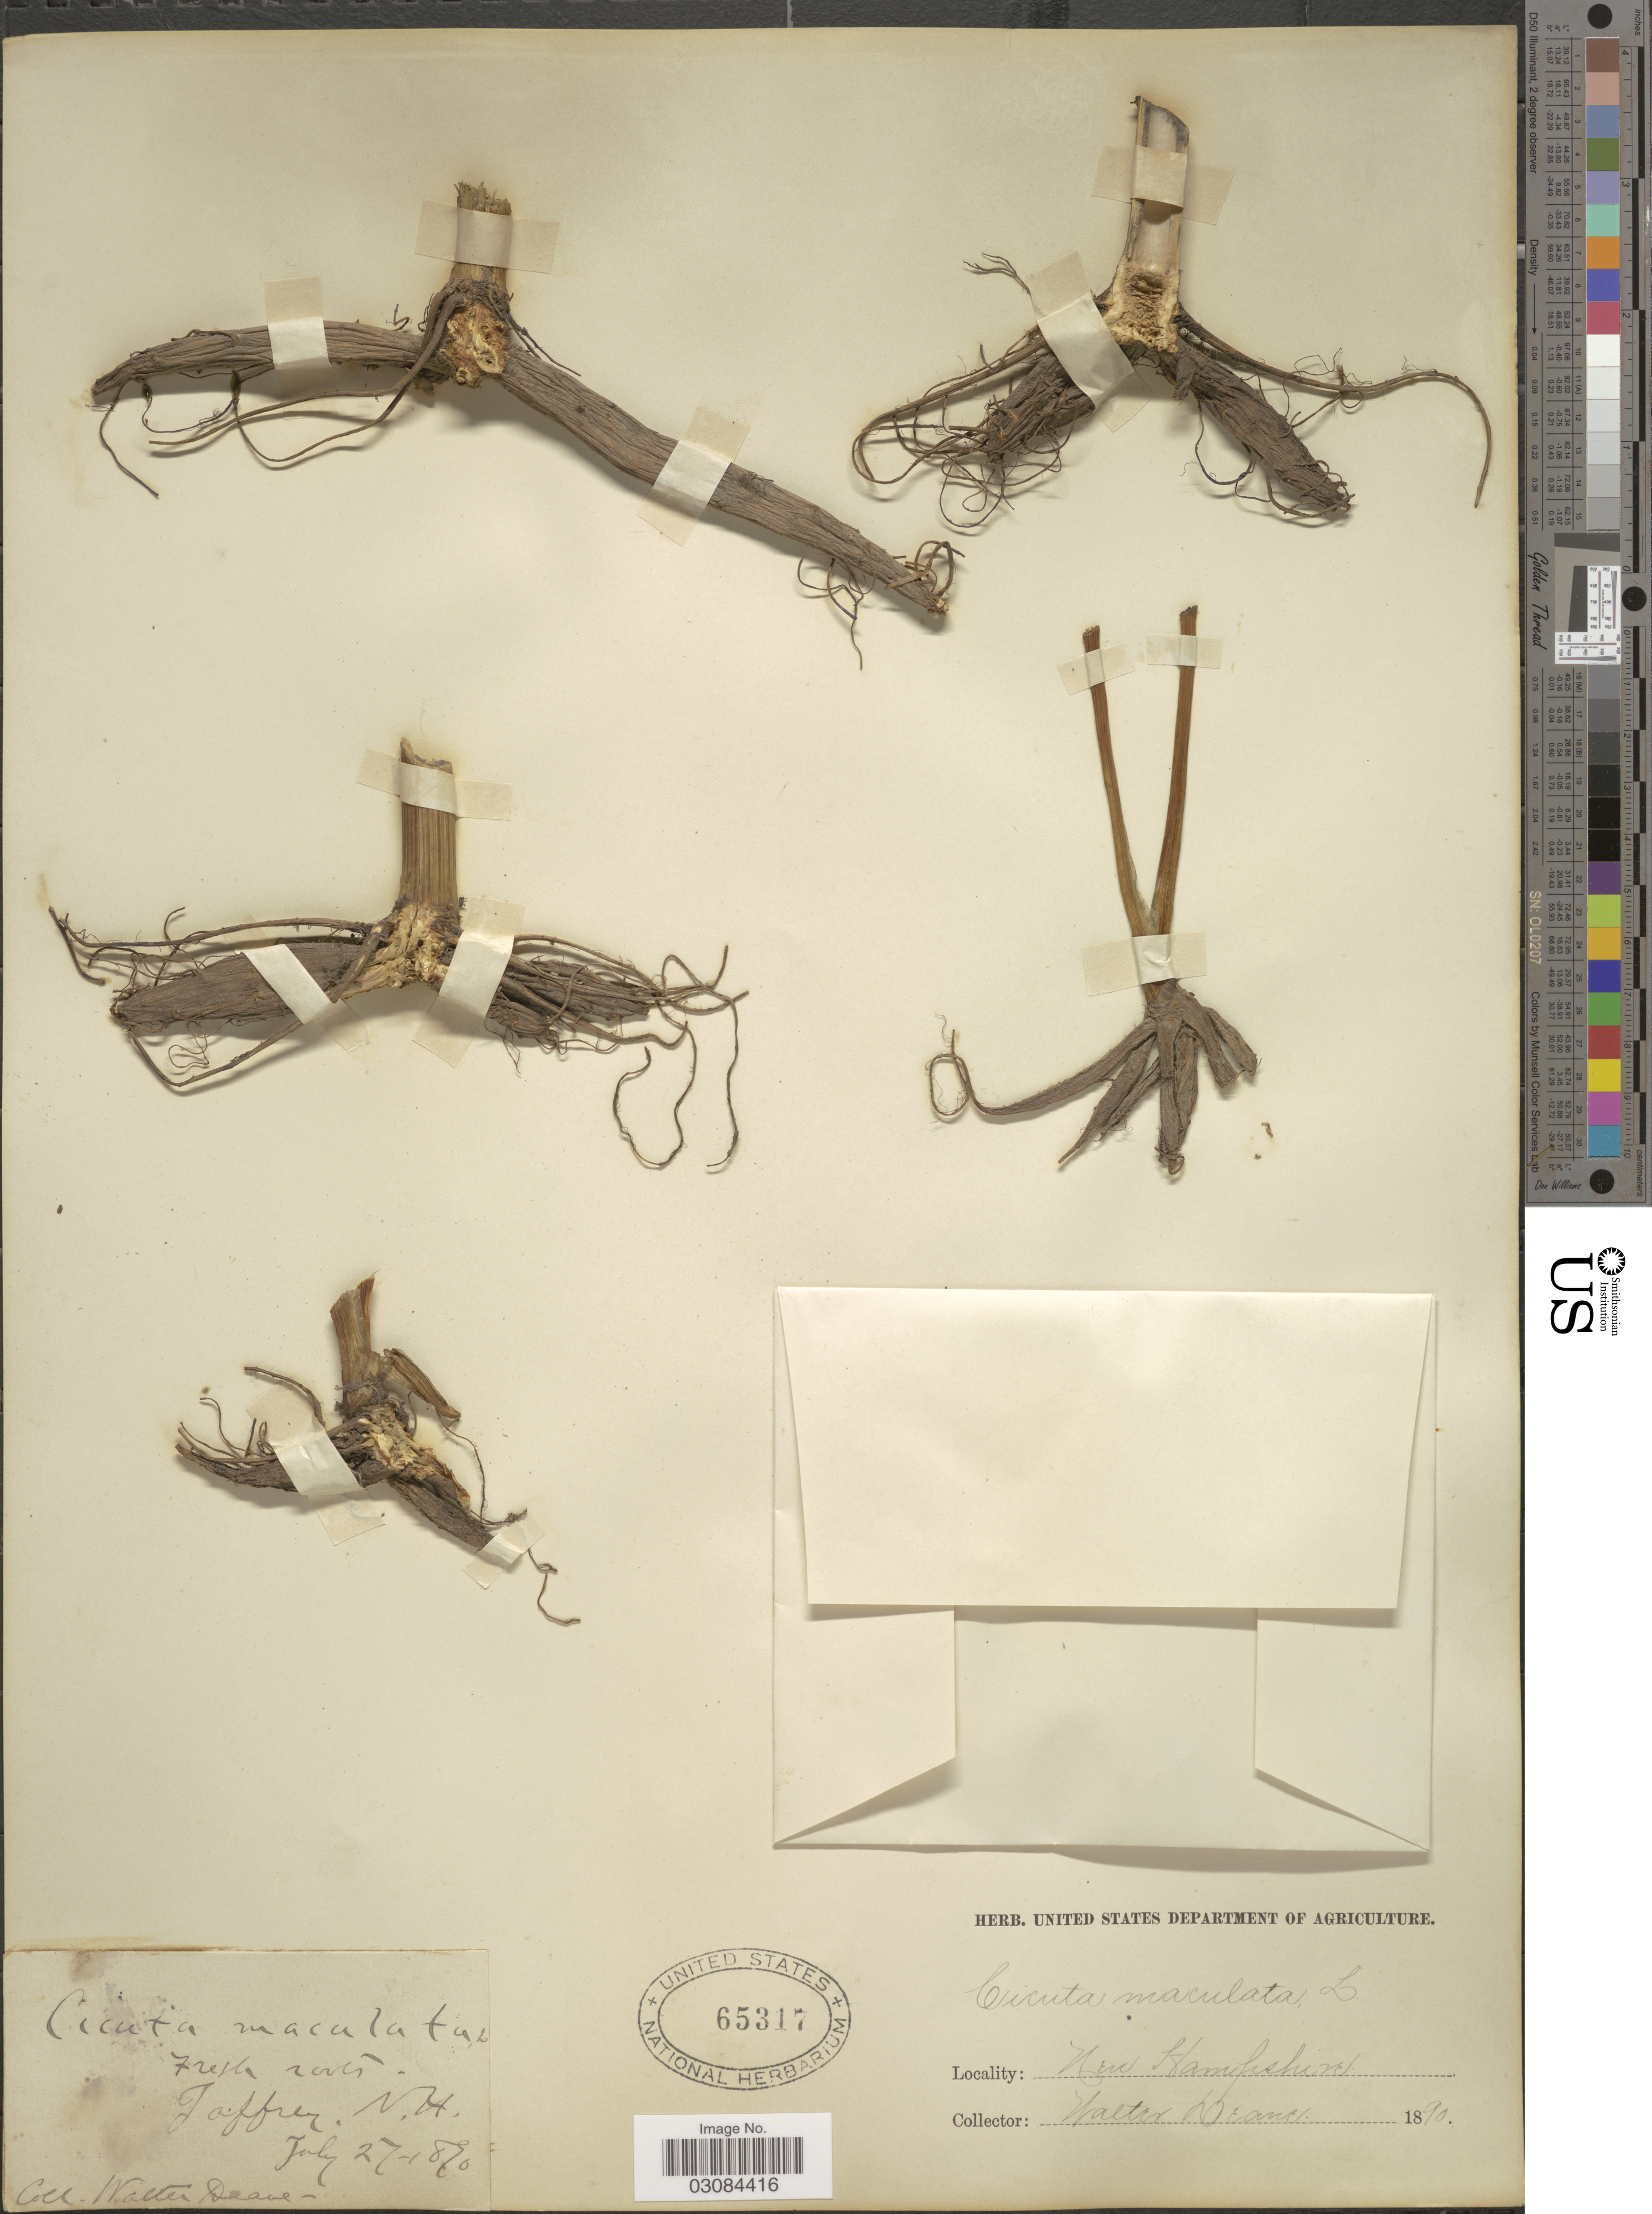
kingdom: Plantae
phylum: Tracheophyta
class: Magnoliopsida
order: Apiales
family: Apiaceae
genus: Cicuta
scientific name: Cicuta maculata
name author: L.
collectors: W. Deane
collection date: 1890-07-27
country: United States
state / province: New Hampshire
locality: Jaffrey, N. H.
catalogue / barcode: US 65317